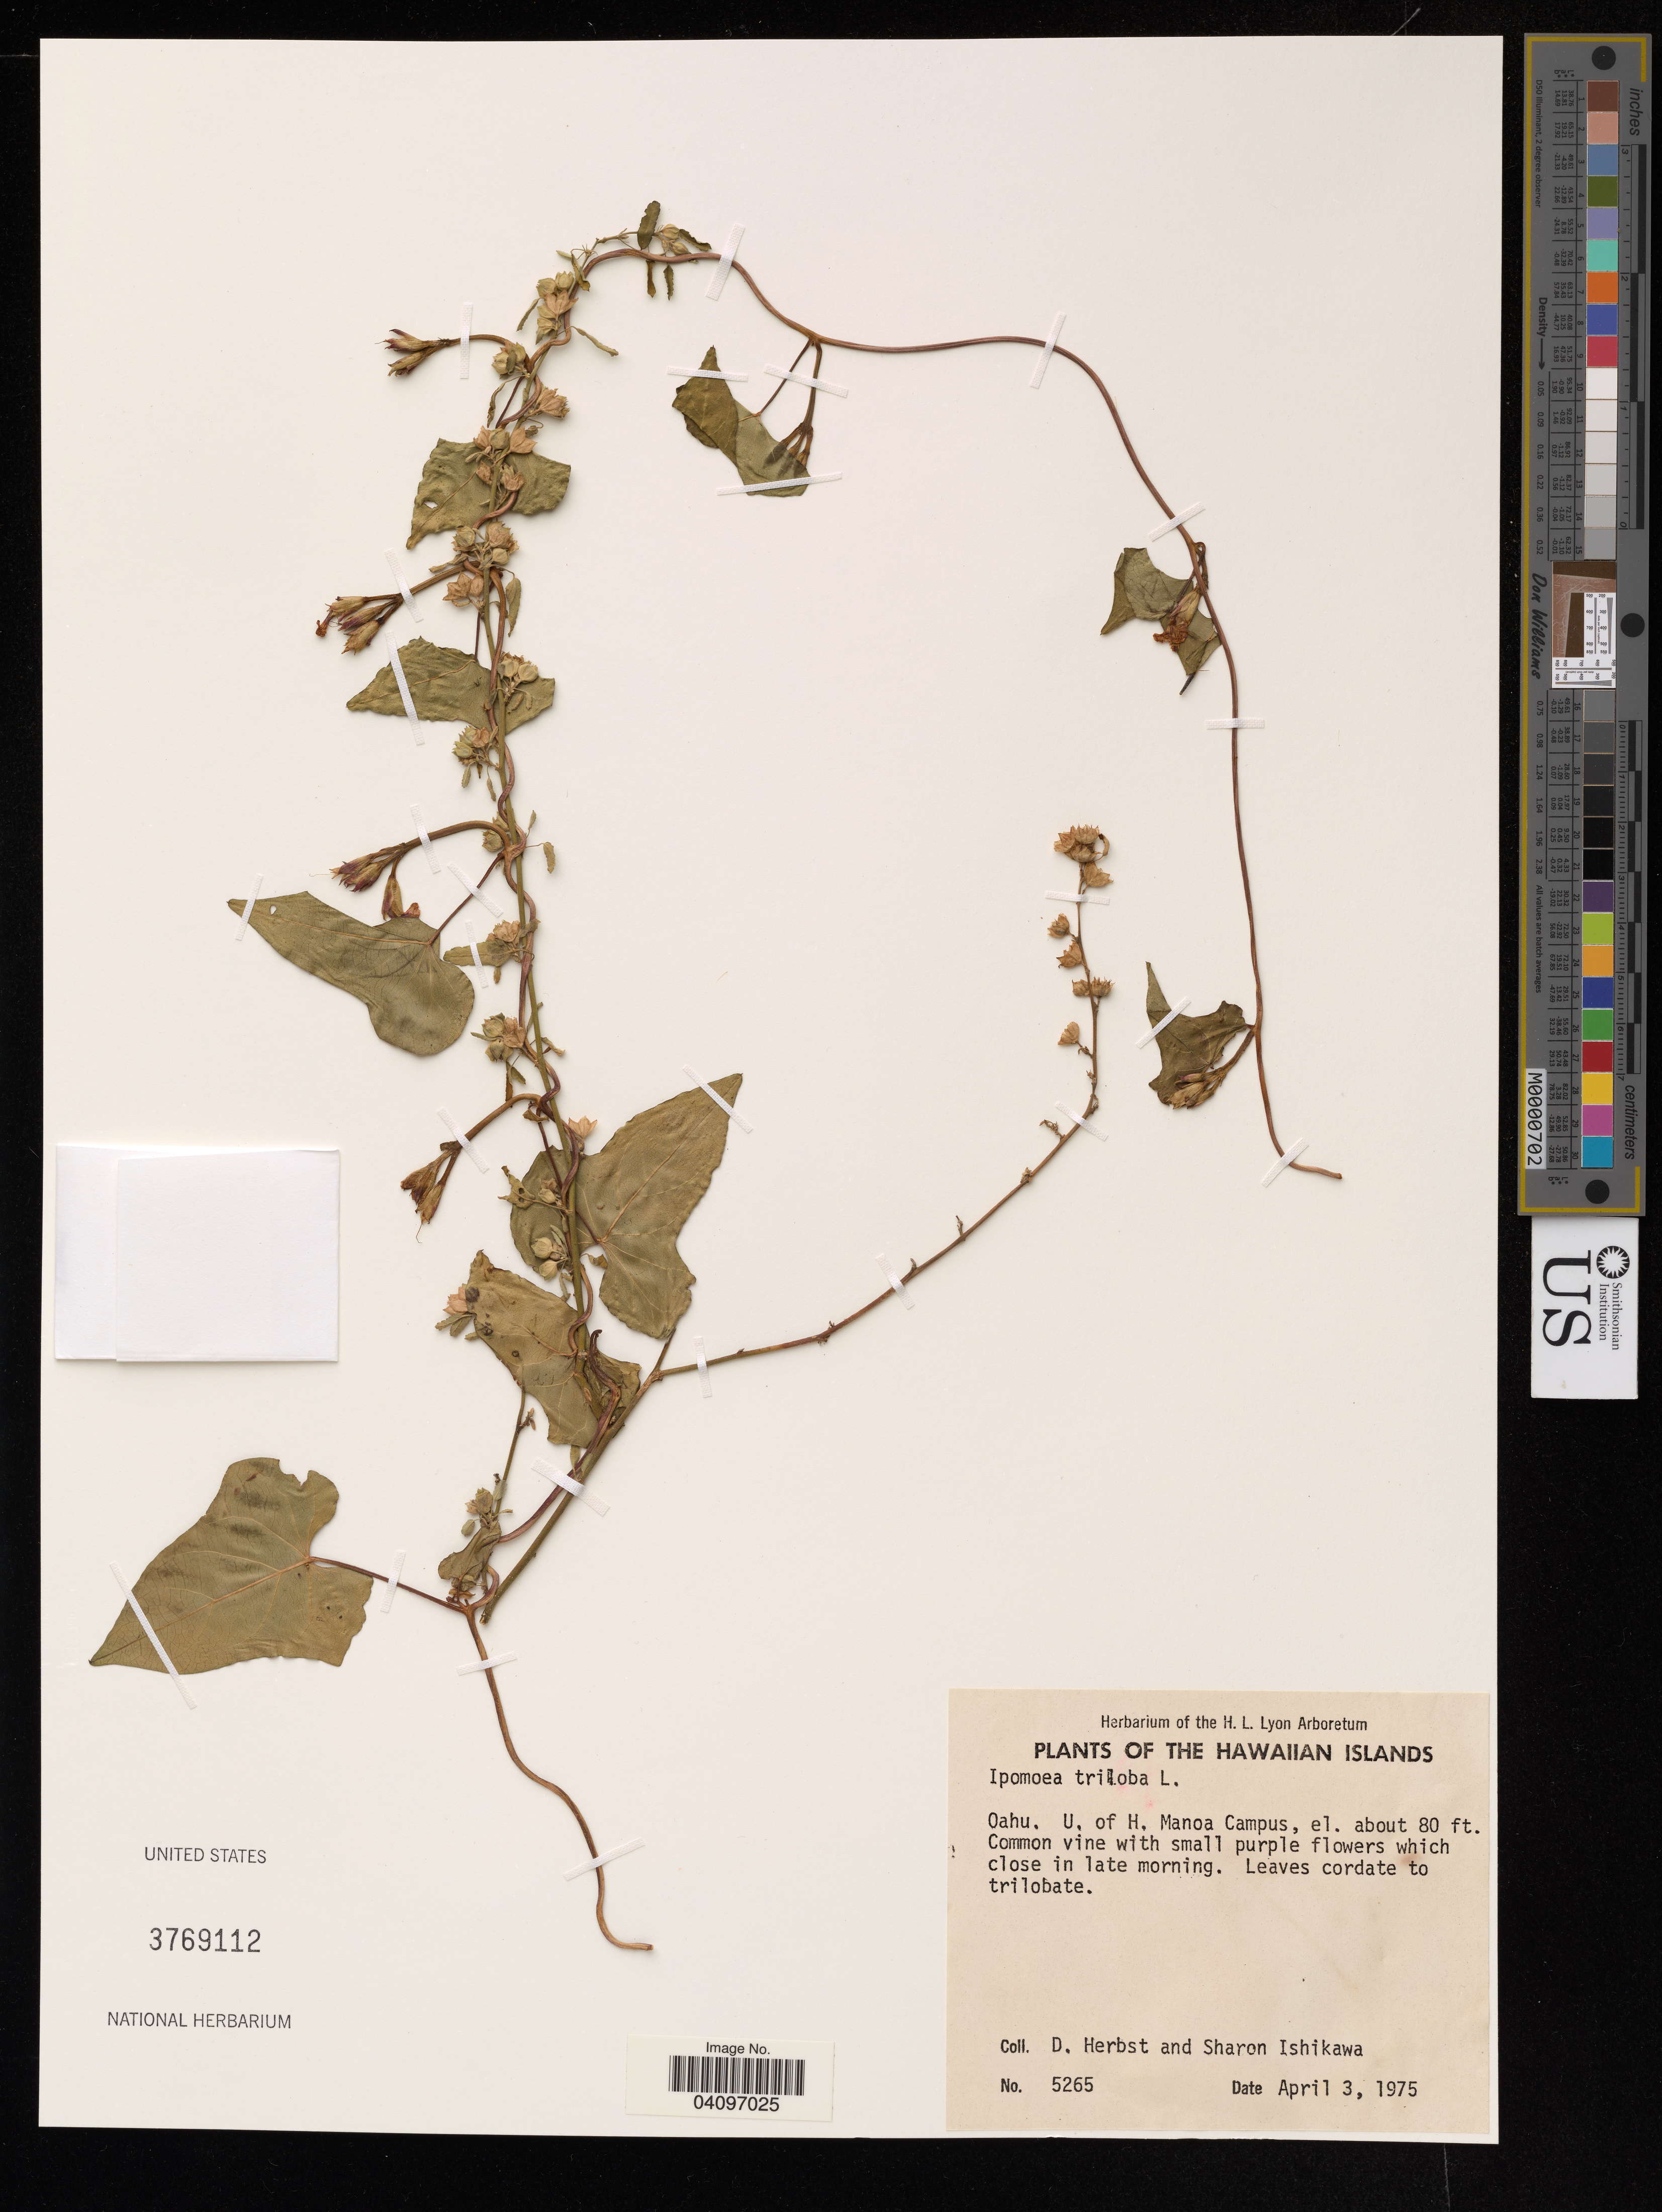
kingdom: Plantae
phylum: Tracheophyta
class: Magnoliopsida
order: Solanales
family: Convolvulaceae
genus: Ipomoea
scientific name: Ipomoea triloba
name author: L.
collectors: D. Herbst & S. Ishikawa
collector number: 5265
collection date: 1975-04-03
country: United States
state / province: Hawaii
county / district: Honolulu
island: Oahu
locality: The Hawaiian Islands. Oahu, U. of H. Manoa Campus.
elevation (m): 24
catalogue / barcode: US 3769112